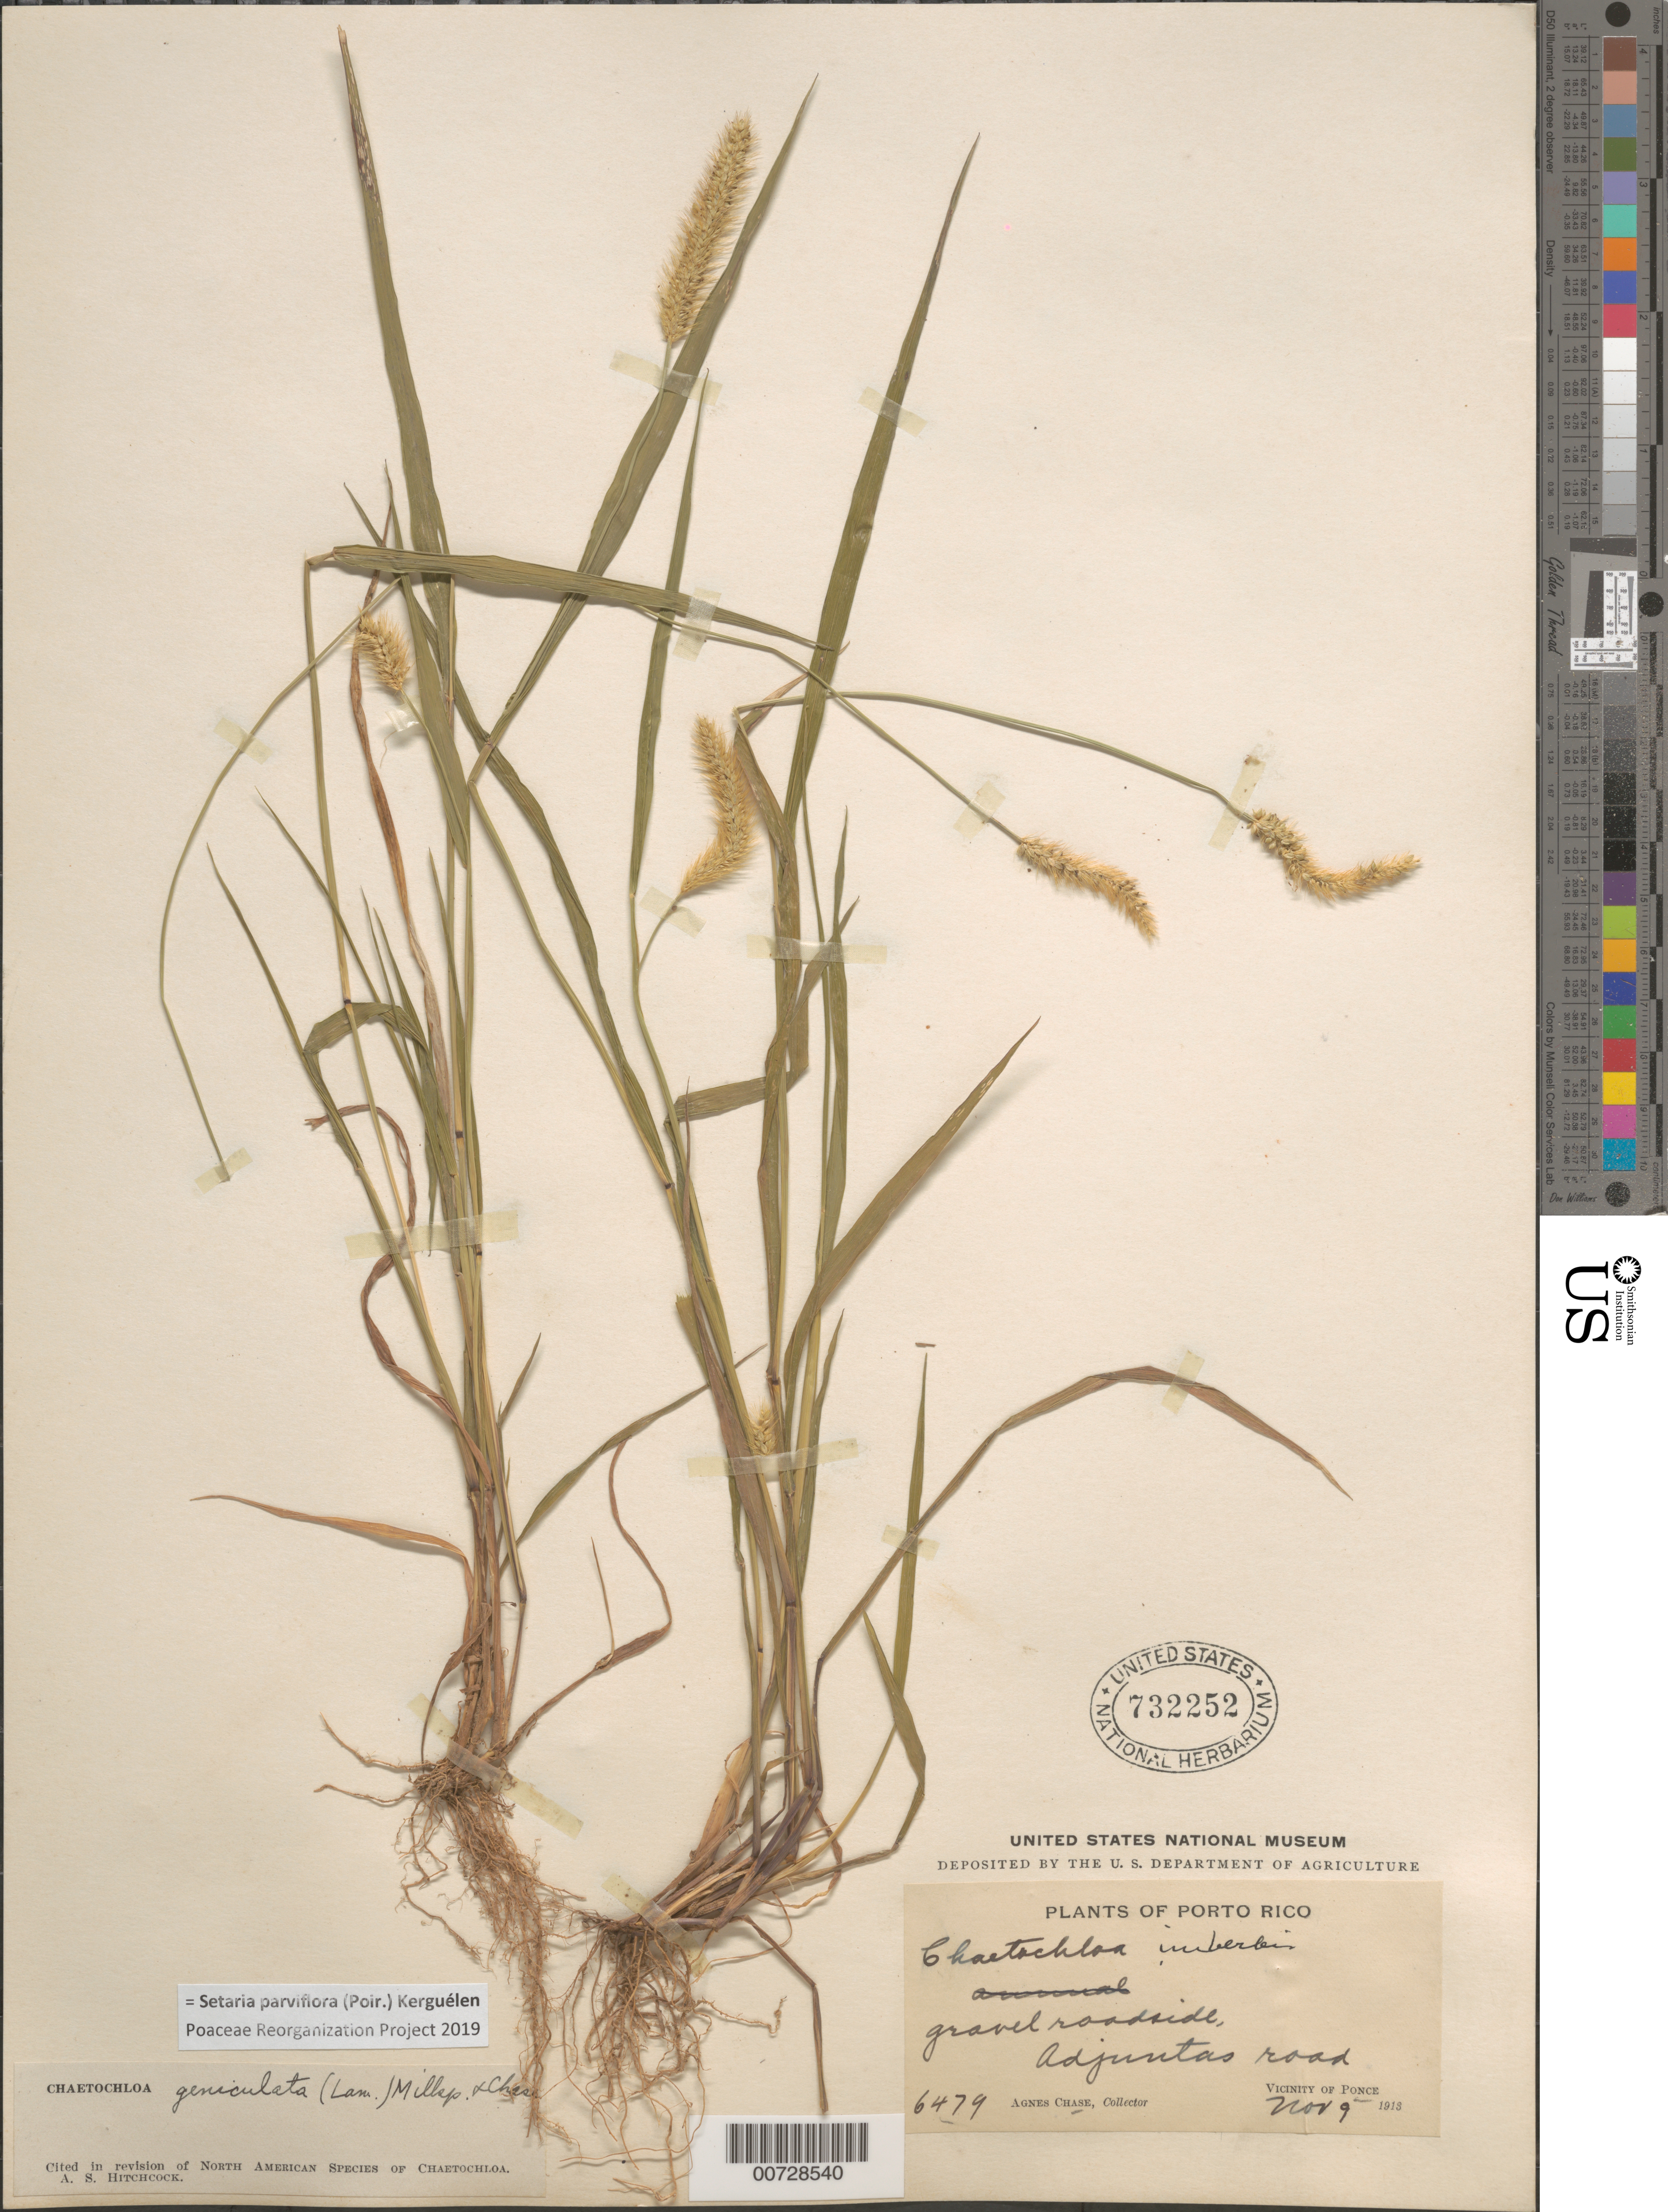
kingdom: Plantae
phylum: Tracheophyta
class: Liliopsida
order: Poales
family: Poaceae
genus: Setaria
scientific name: Setaria parviflora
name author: (Poir.) Kerguélen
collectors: A. Chase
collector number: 6479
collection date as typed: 09 Nov 1913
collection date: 1913-11-09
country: Puerto Rico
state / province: Adjuntas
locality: Adjuntas Road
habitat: Gravel roadside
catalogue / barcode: US 732252